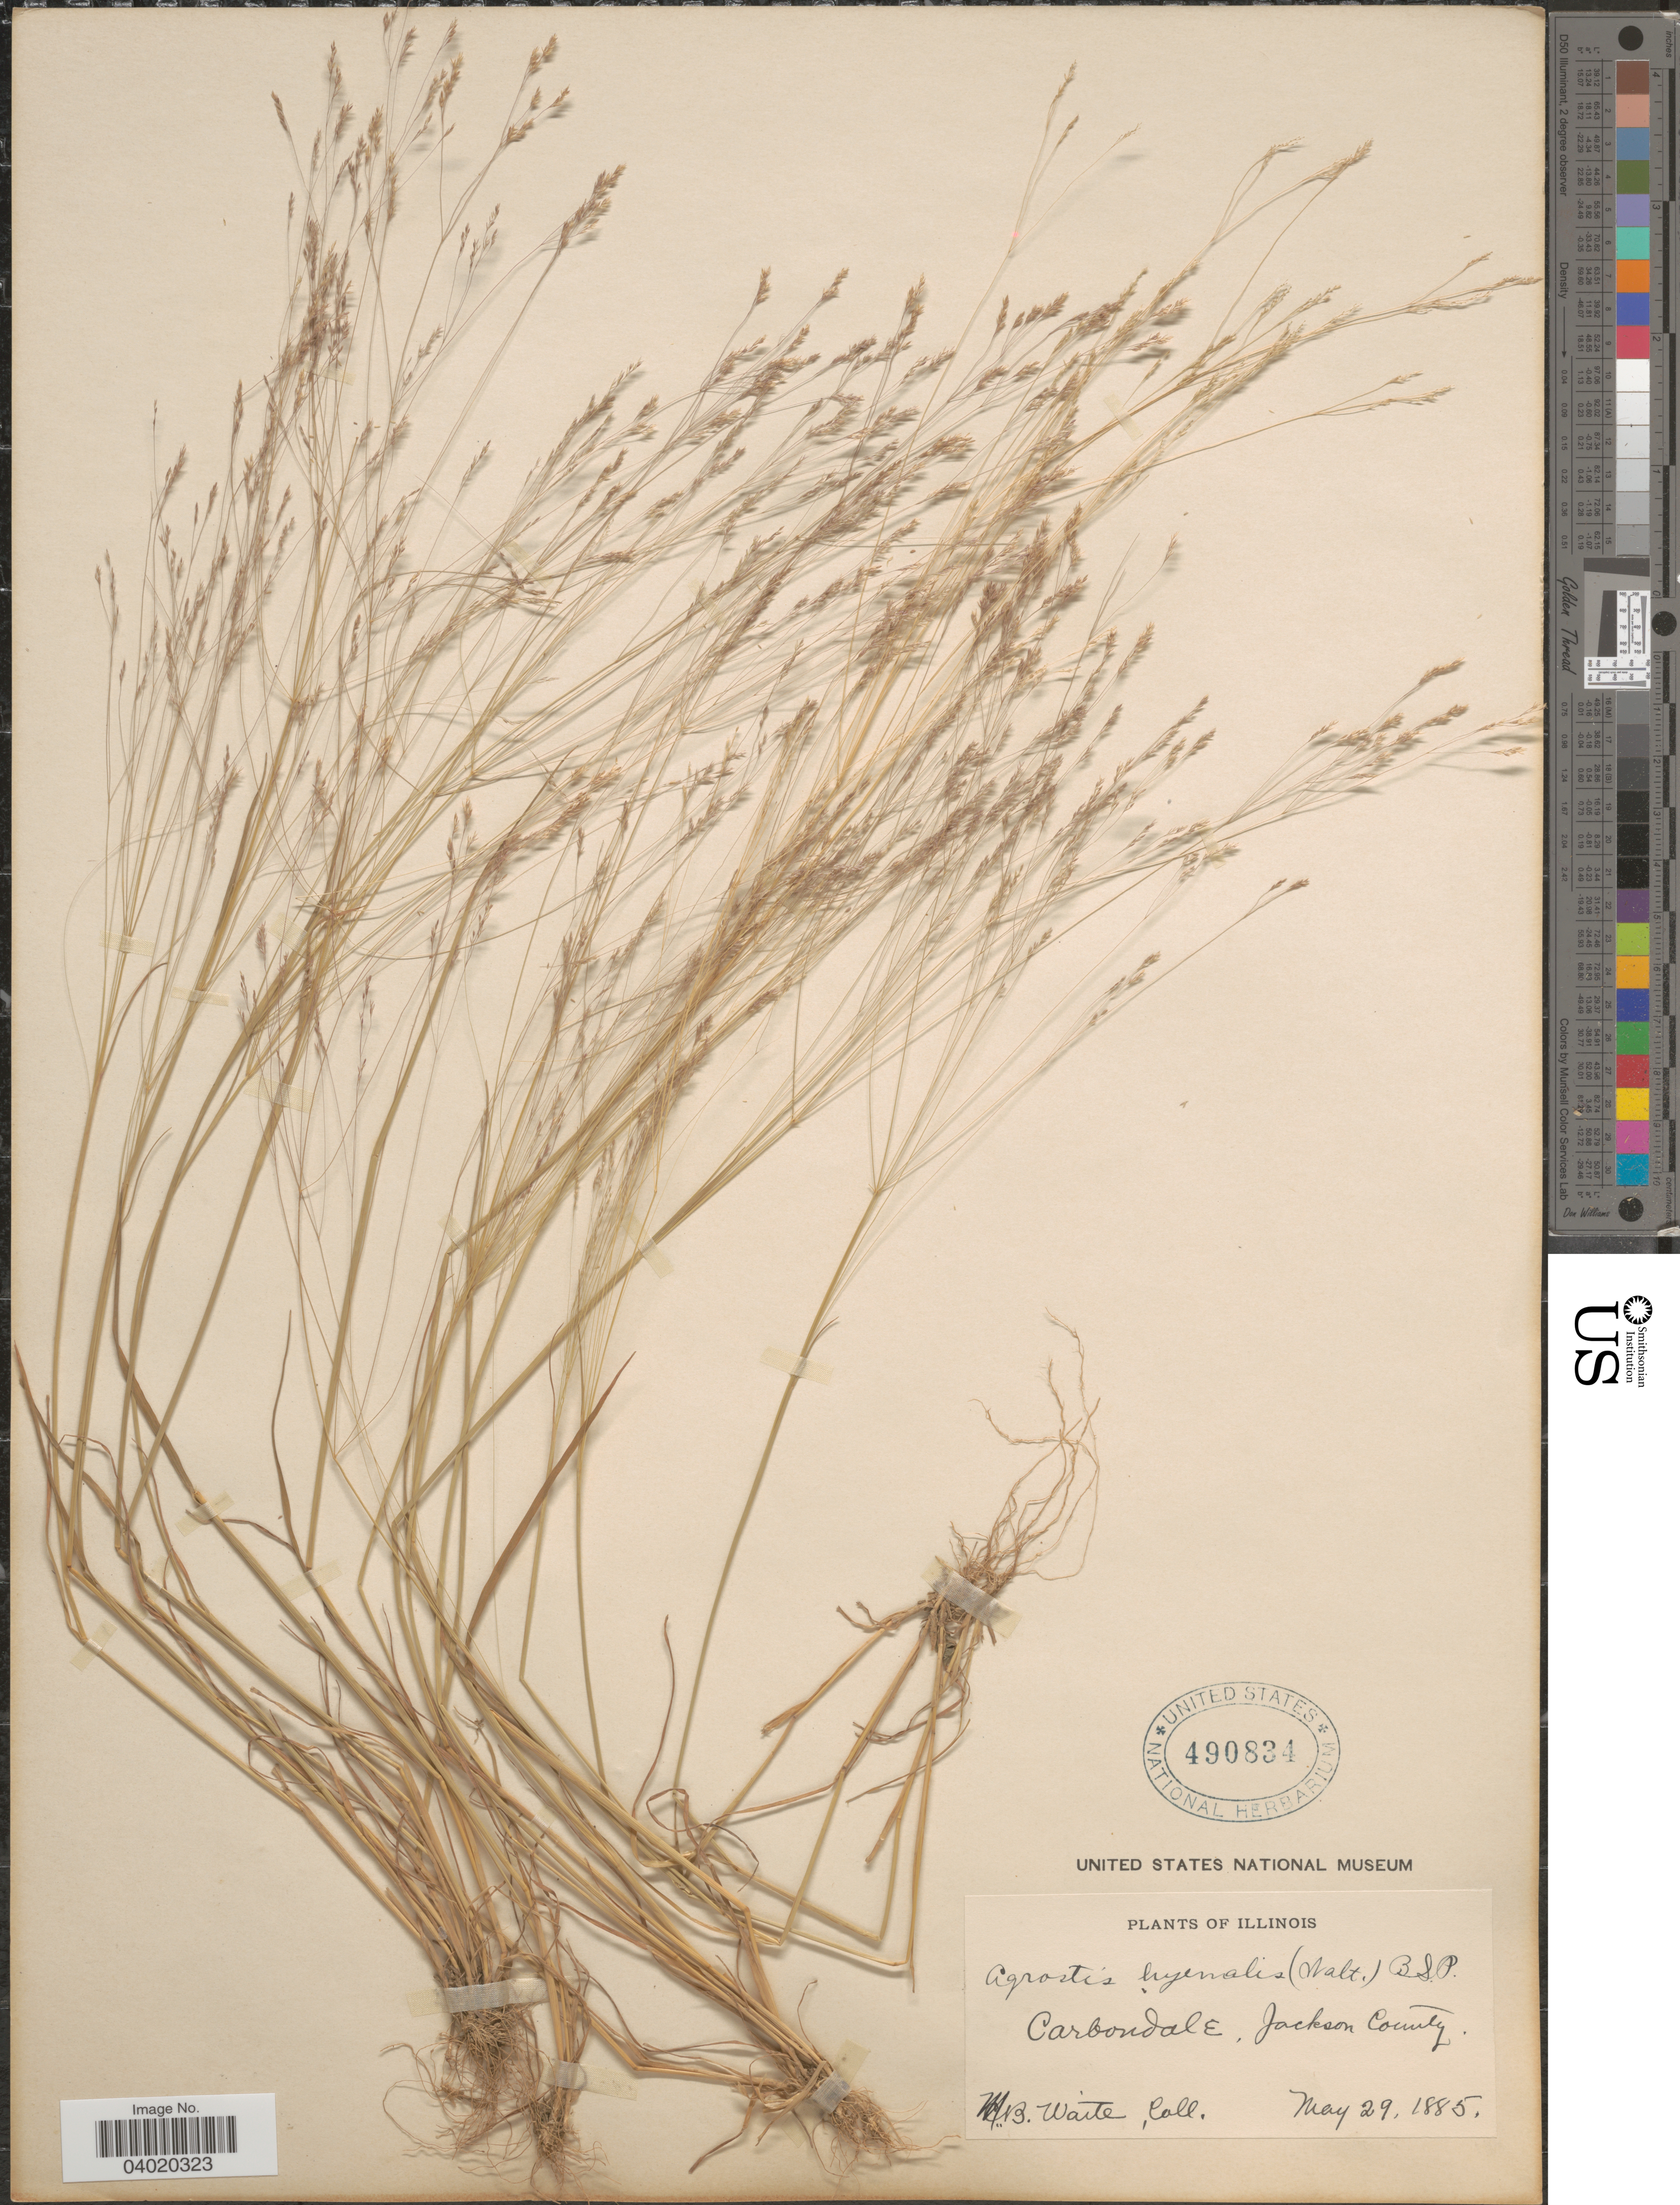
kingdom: Plantae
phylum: Tracheophyta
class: Liliopsida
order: Poales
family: Poaceae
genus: Agrostis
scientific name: Agrostis hyemalis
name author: (Walter) Britton et al.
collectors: M. B. Waite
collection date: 1885-05-29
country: United States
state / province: Illinois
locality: Carbondale, Jackson County.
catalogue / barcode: US 490834